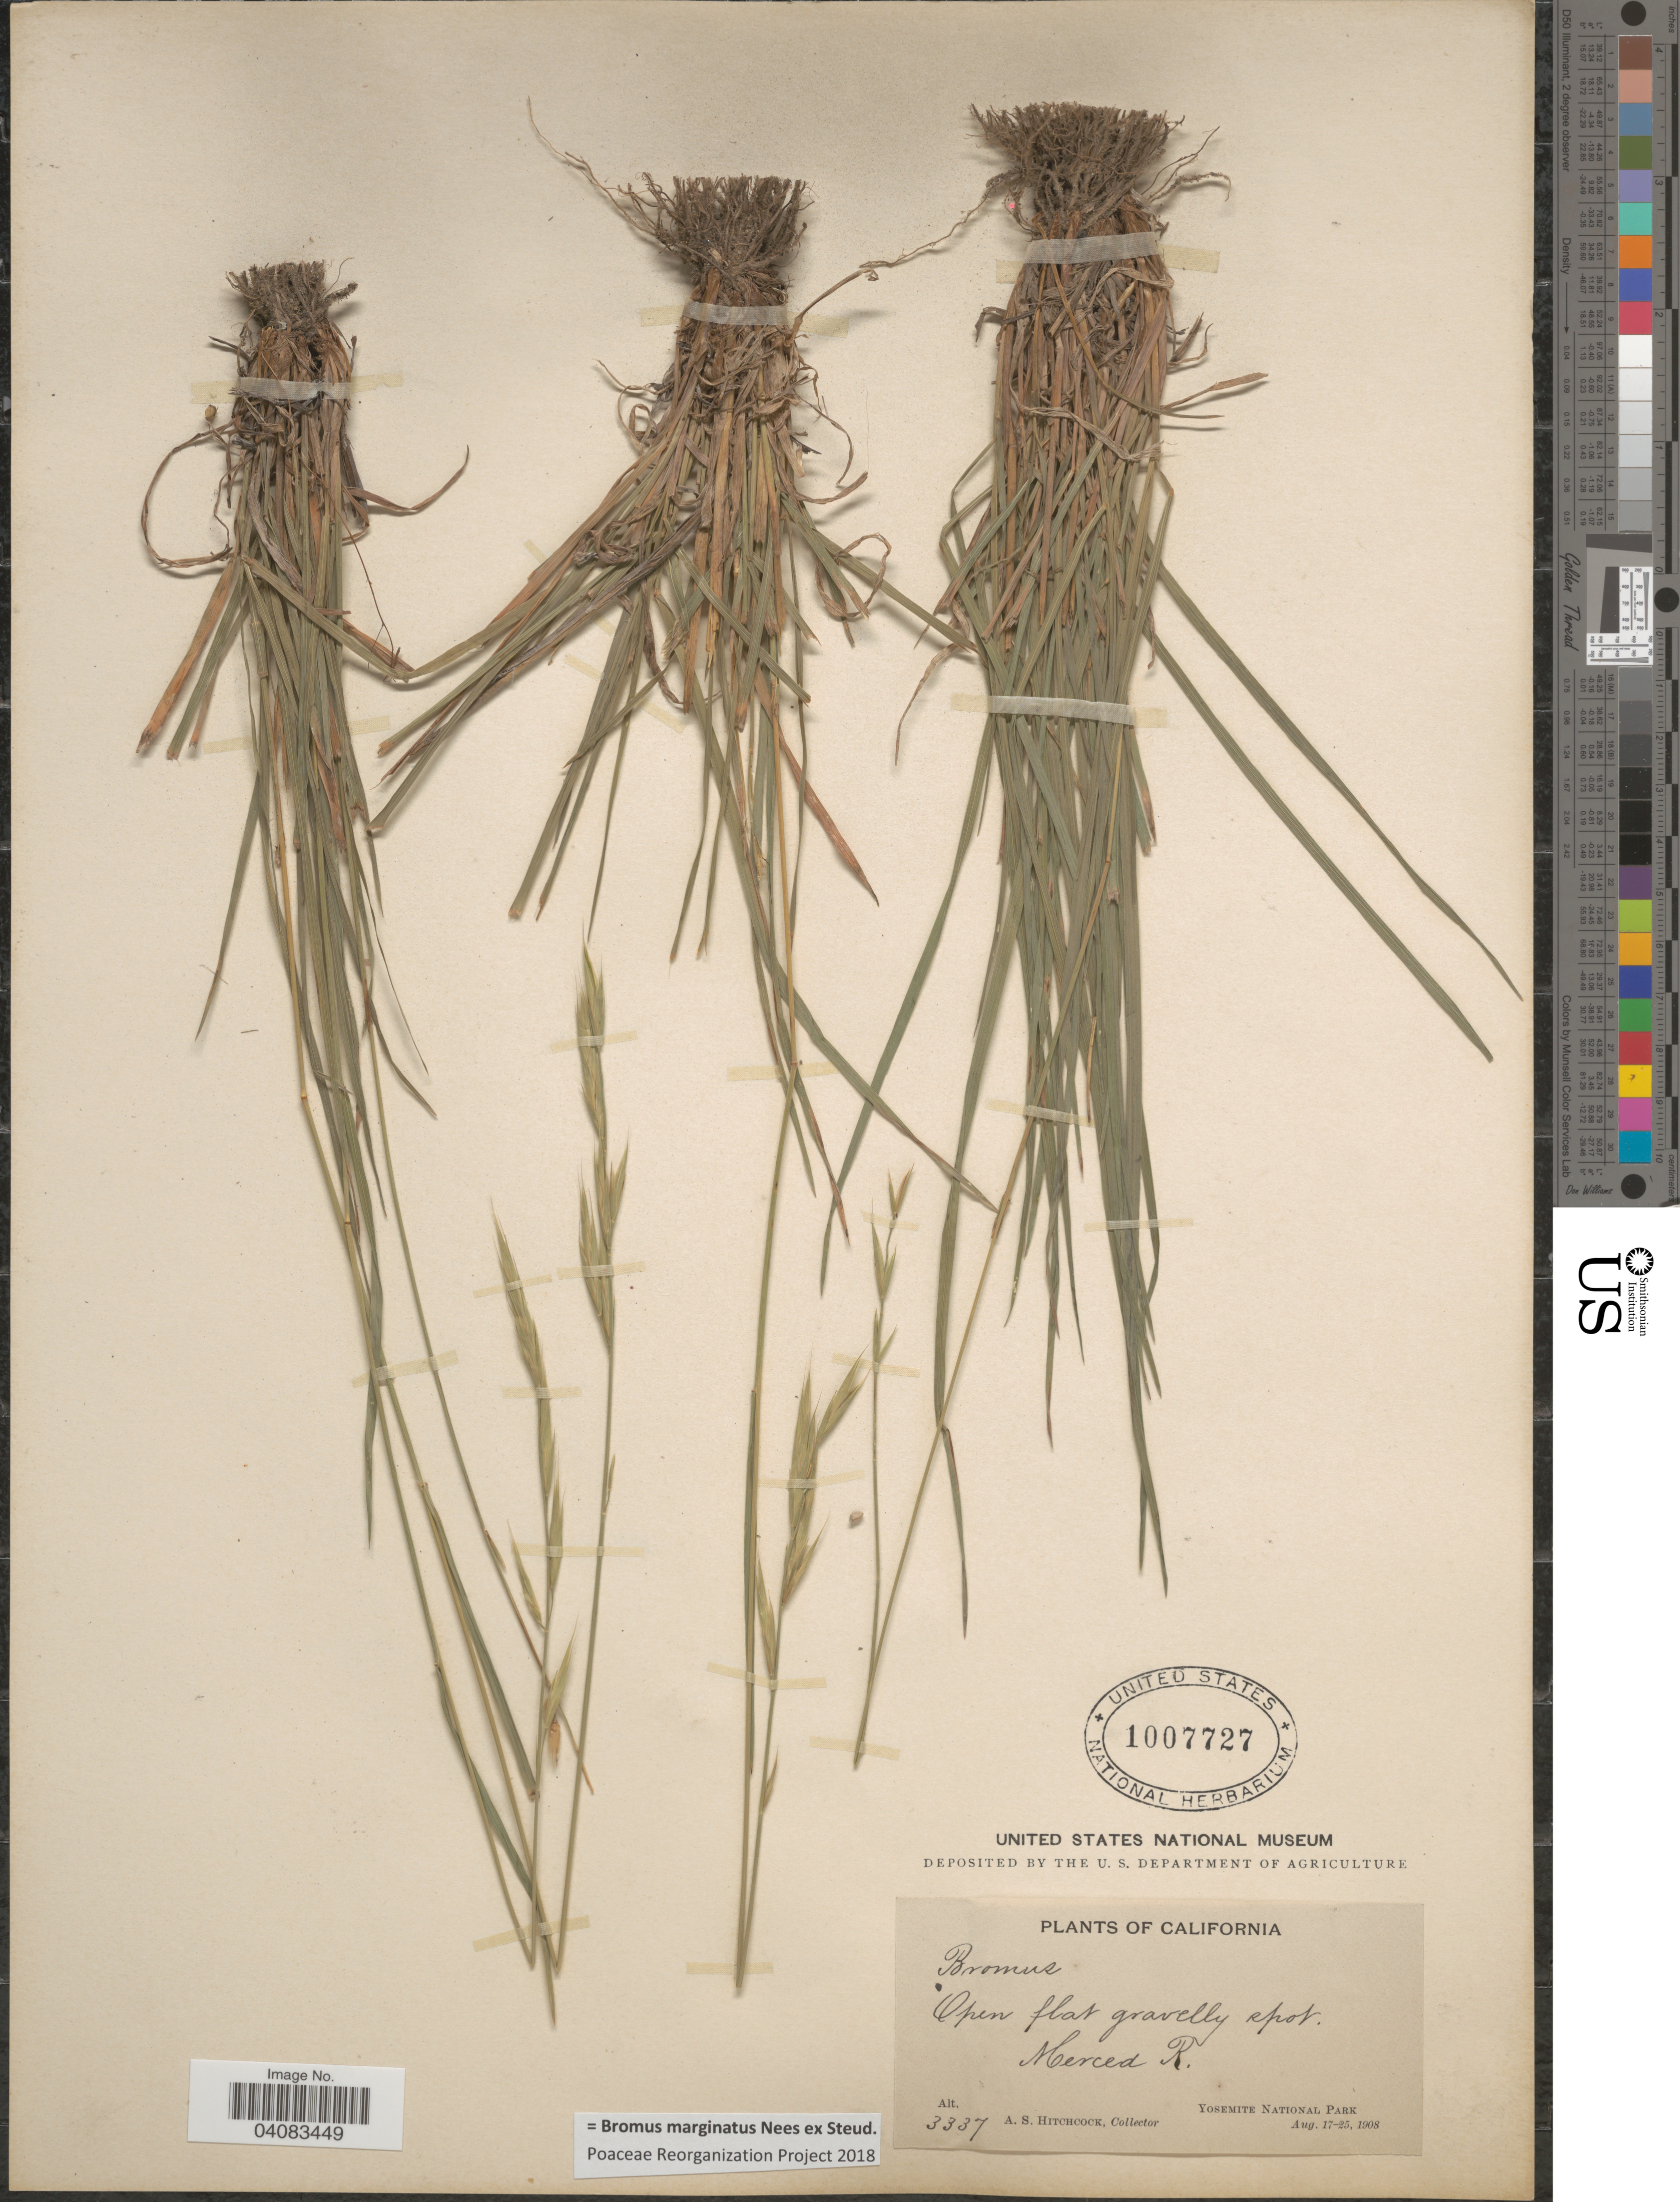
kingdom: Plantae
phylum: Tracheophyta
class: Liliopsida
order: Poales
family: Poaceae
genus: Bromus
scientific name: Bromus marginatus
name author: Nees ex Steud.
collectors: A. S. Hitchcock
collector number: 3337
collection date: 1908-08-17/1908-08-25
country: United States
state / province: California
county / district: Mariposa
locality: Merced R. Yosemite National Park.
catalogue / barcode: US 1007727